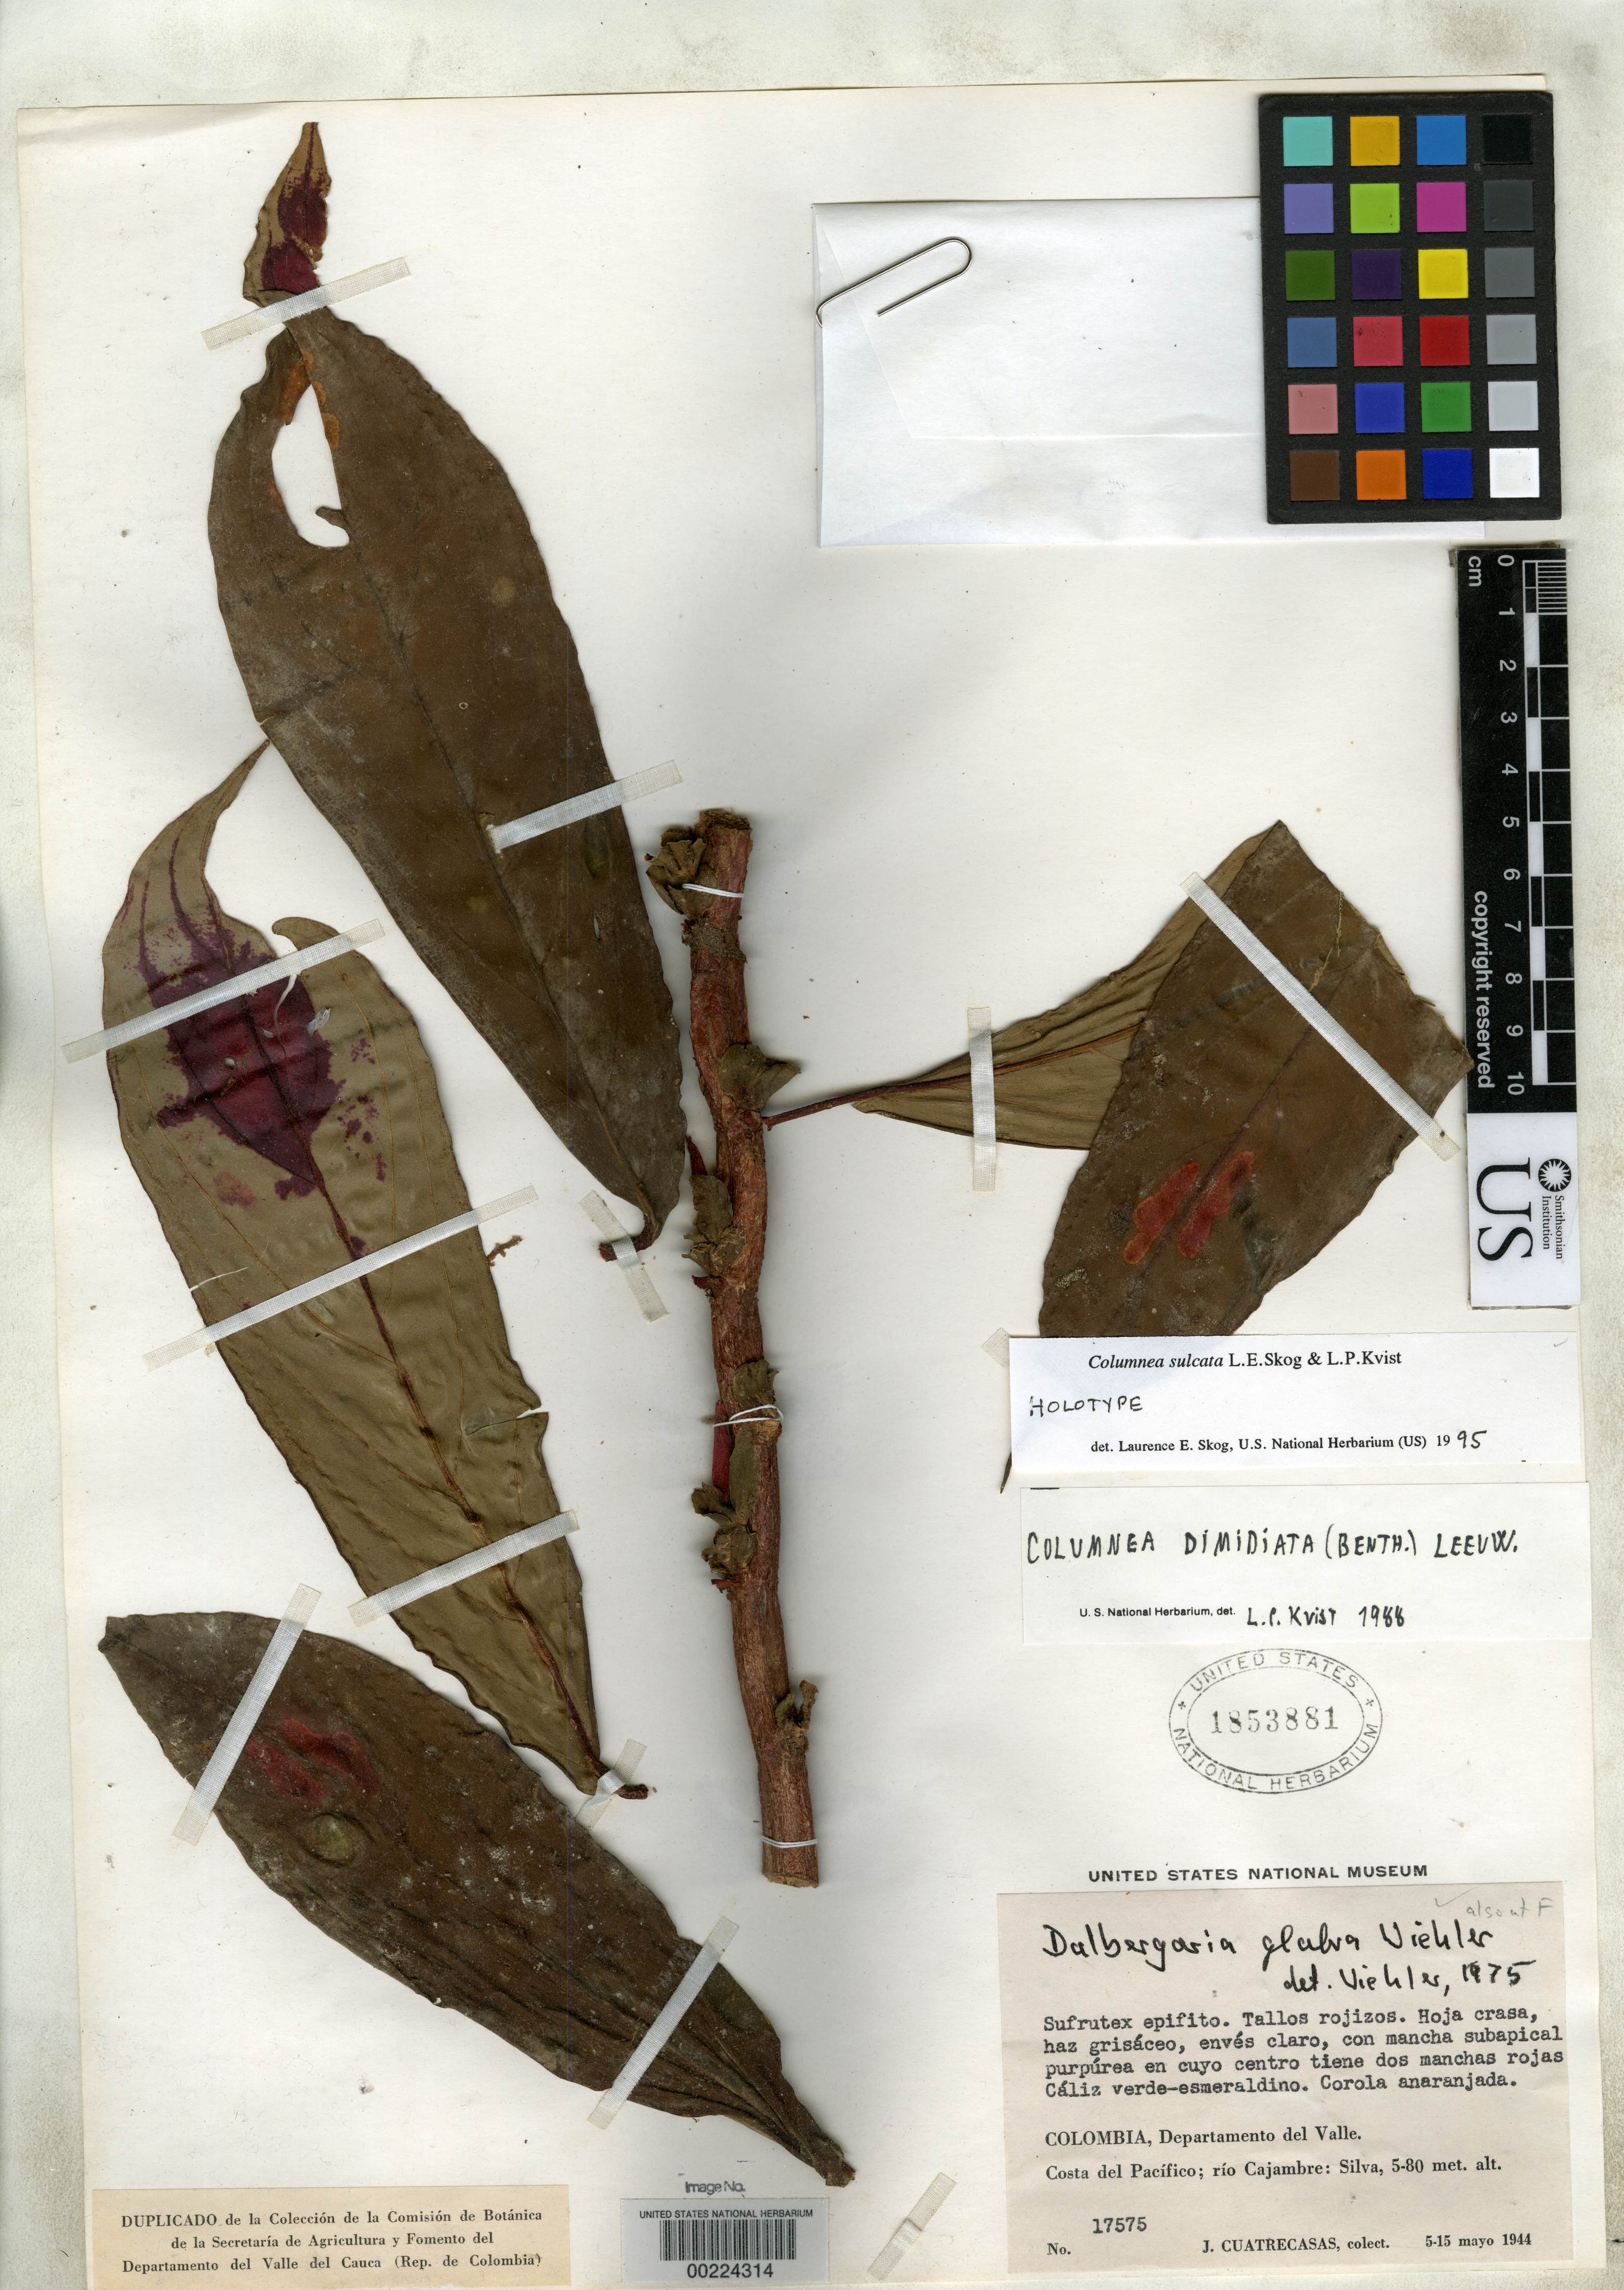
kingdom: Plantae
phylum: Tracheophyta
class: Magnoliopsida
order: Lamiales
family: Gesneriaceae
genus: Columnea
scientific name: Columnea sulcata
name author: L.E. Skog & L.P. Kvist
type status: Holotype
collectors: J. Cuatrecasas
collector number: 17575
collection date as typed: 05 May 1944 to 15 May 1944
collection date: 1944-05-05/1944-05-15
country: Colombia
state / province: Valle del Cauca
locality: Pacific Coast, Rio Cajambre.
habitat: Forest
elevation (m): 5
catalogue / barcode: US 1853881